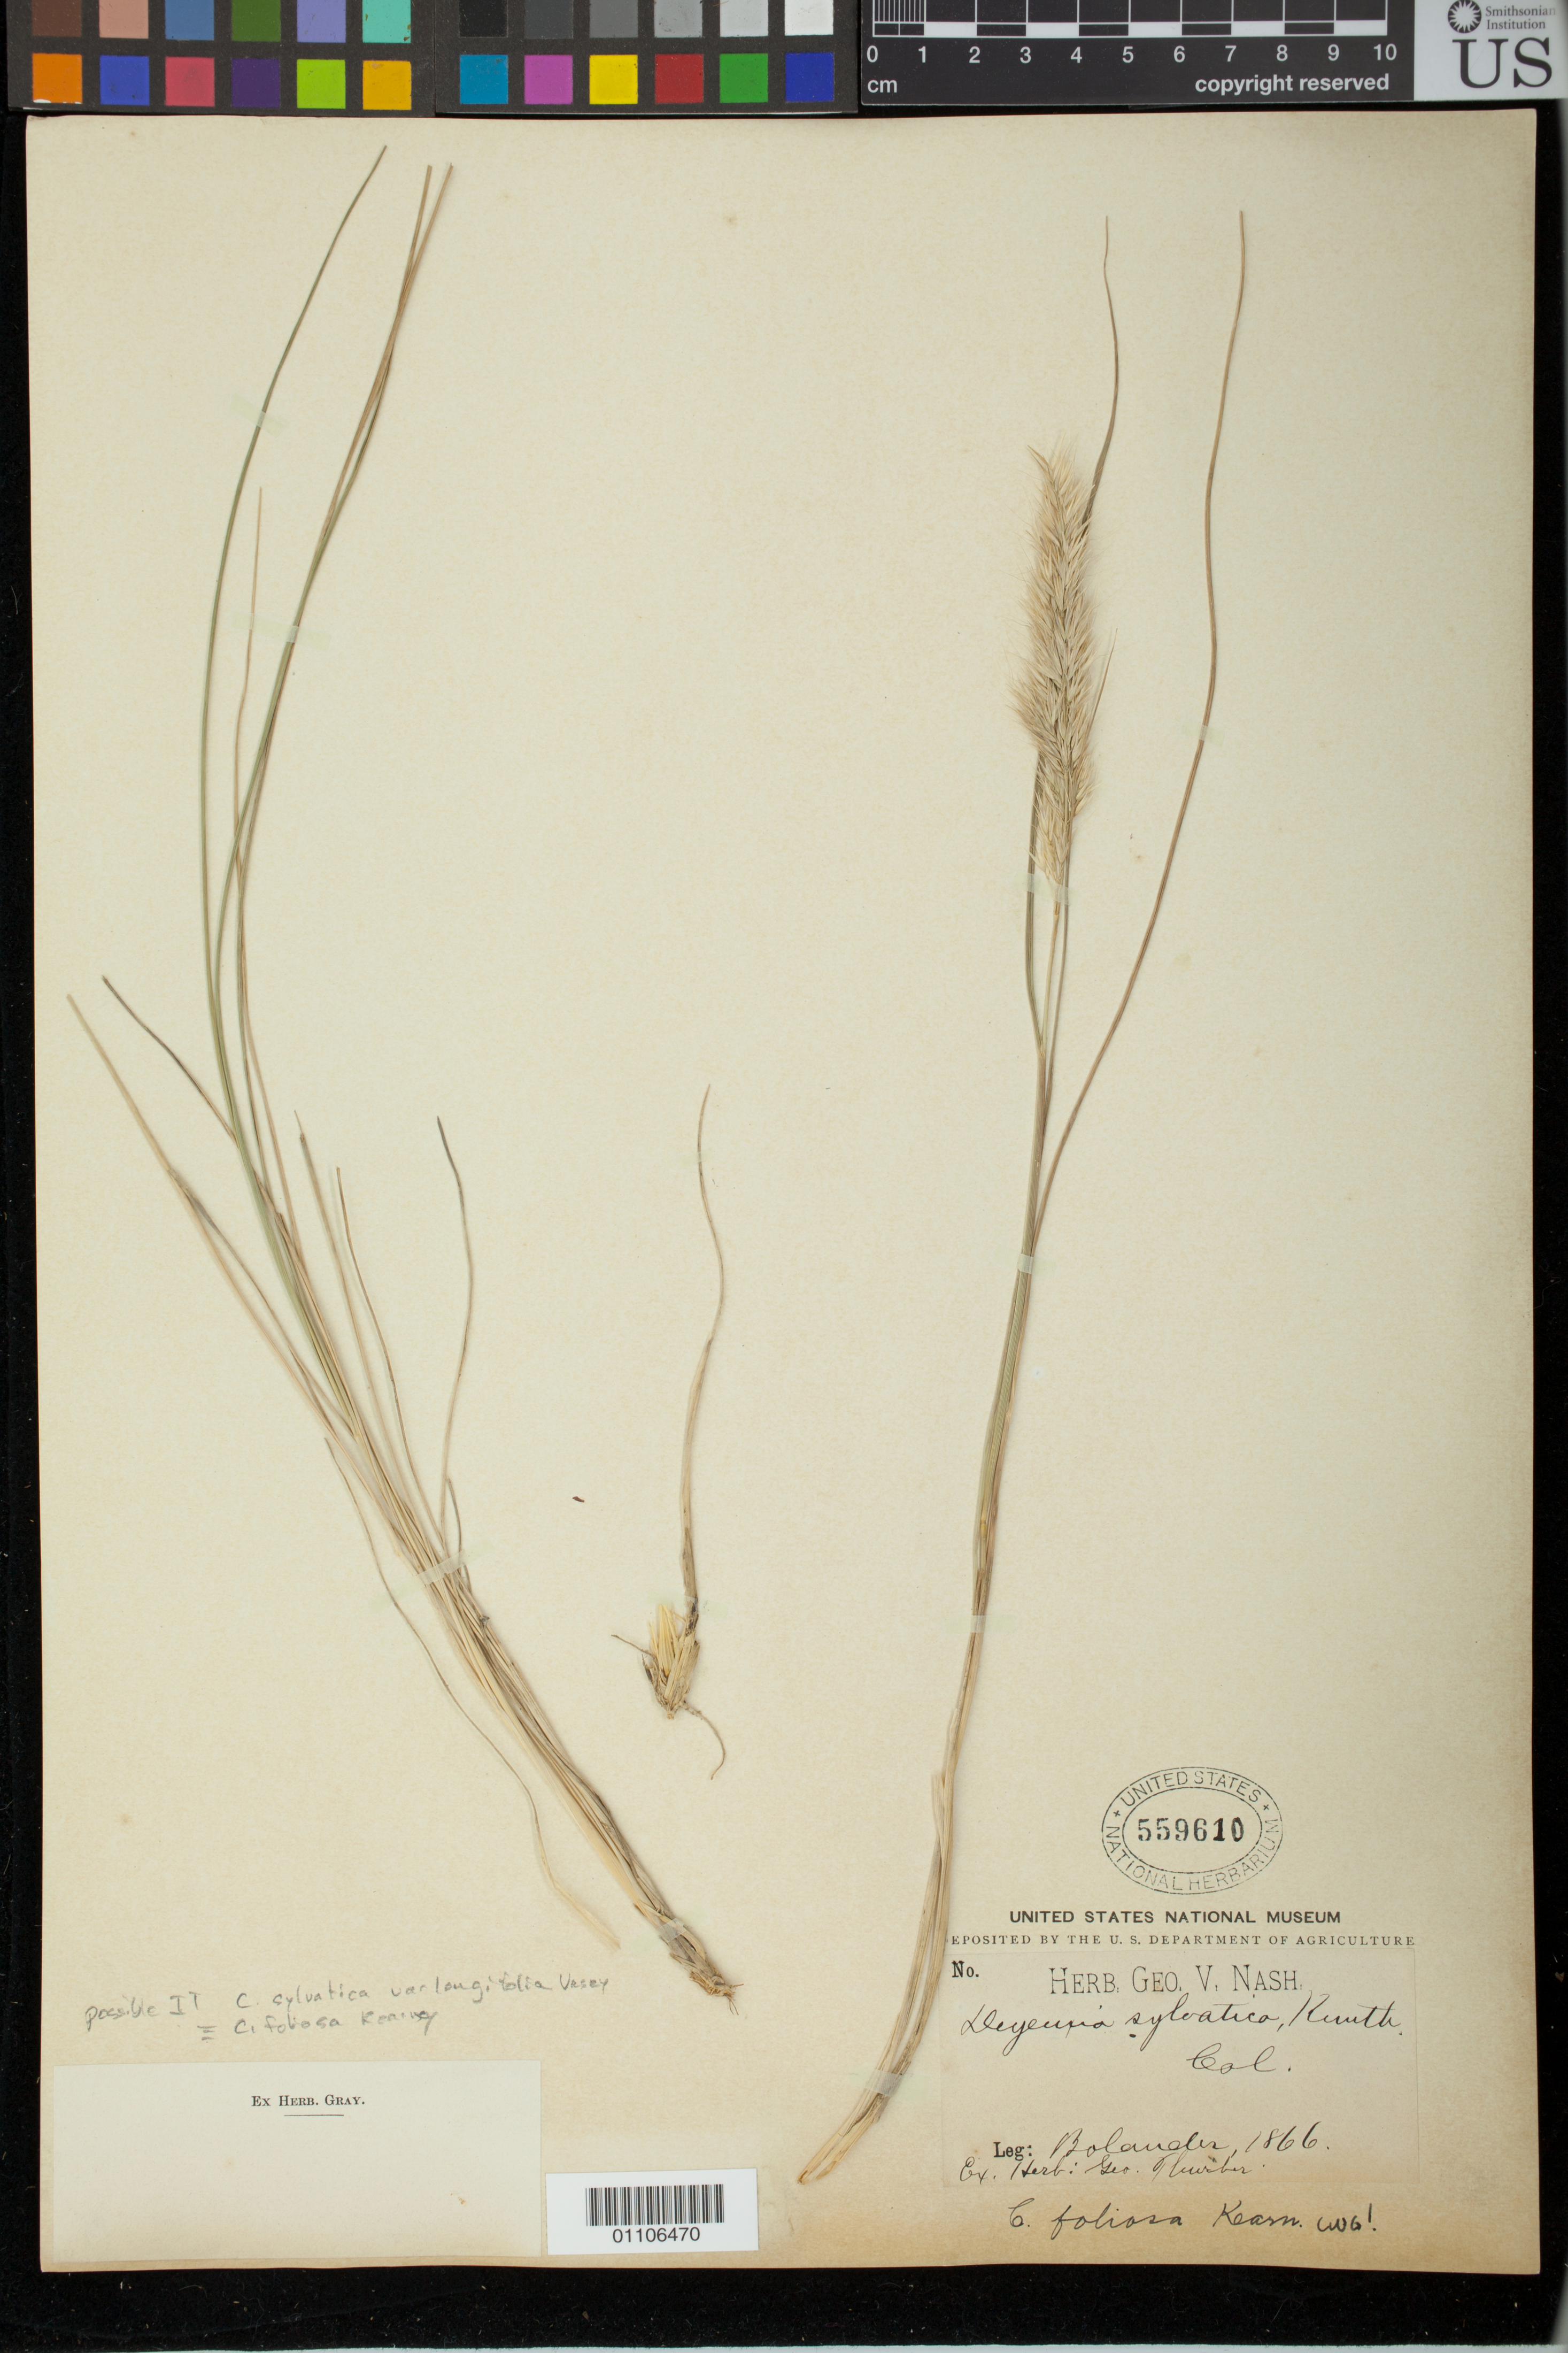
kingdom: Plantae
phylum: Tracheophyta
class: Liliopsida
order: Poales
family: Poaceae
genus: Calamagrostis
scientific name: Calamagrostis sylvatica var. longifolia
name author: Vasey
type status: Possible Type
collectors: H. Bolander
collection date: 1866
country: United States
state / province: California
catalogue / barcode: US 449610